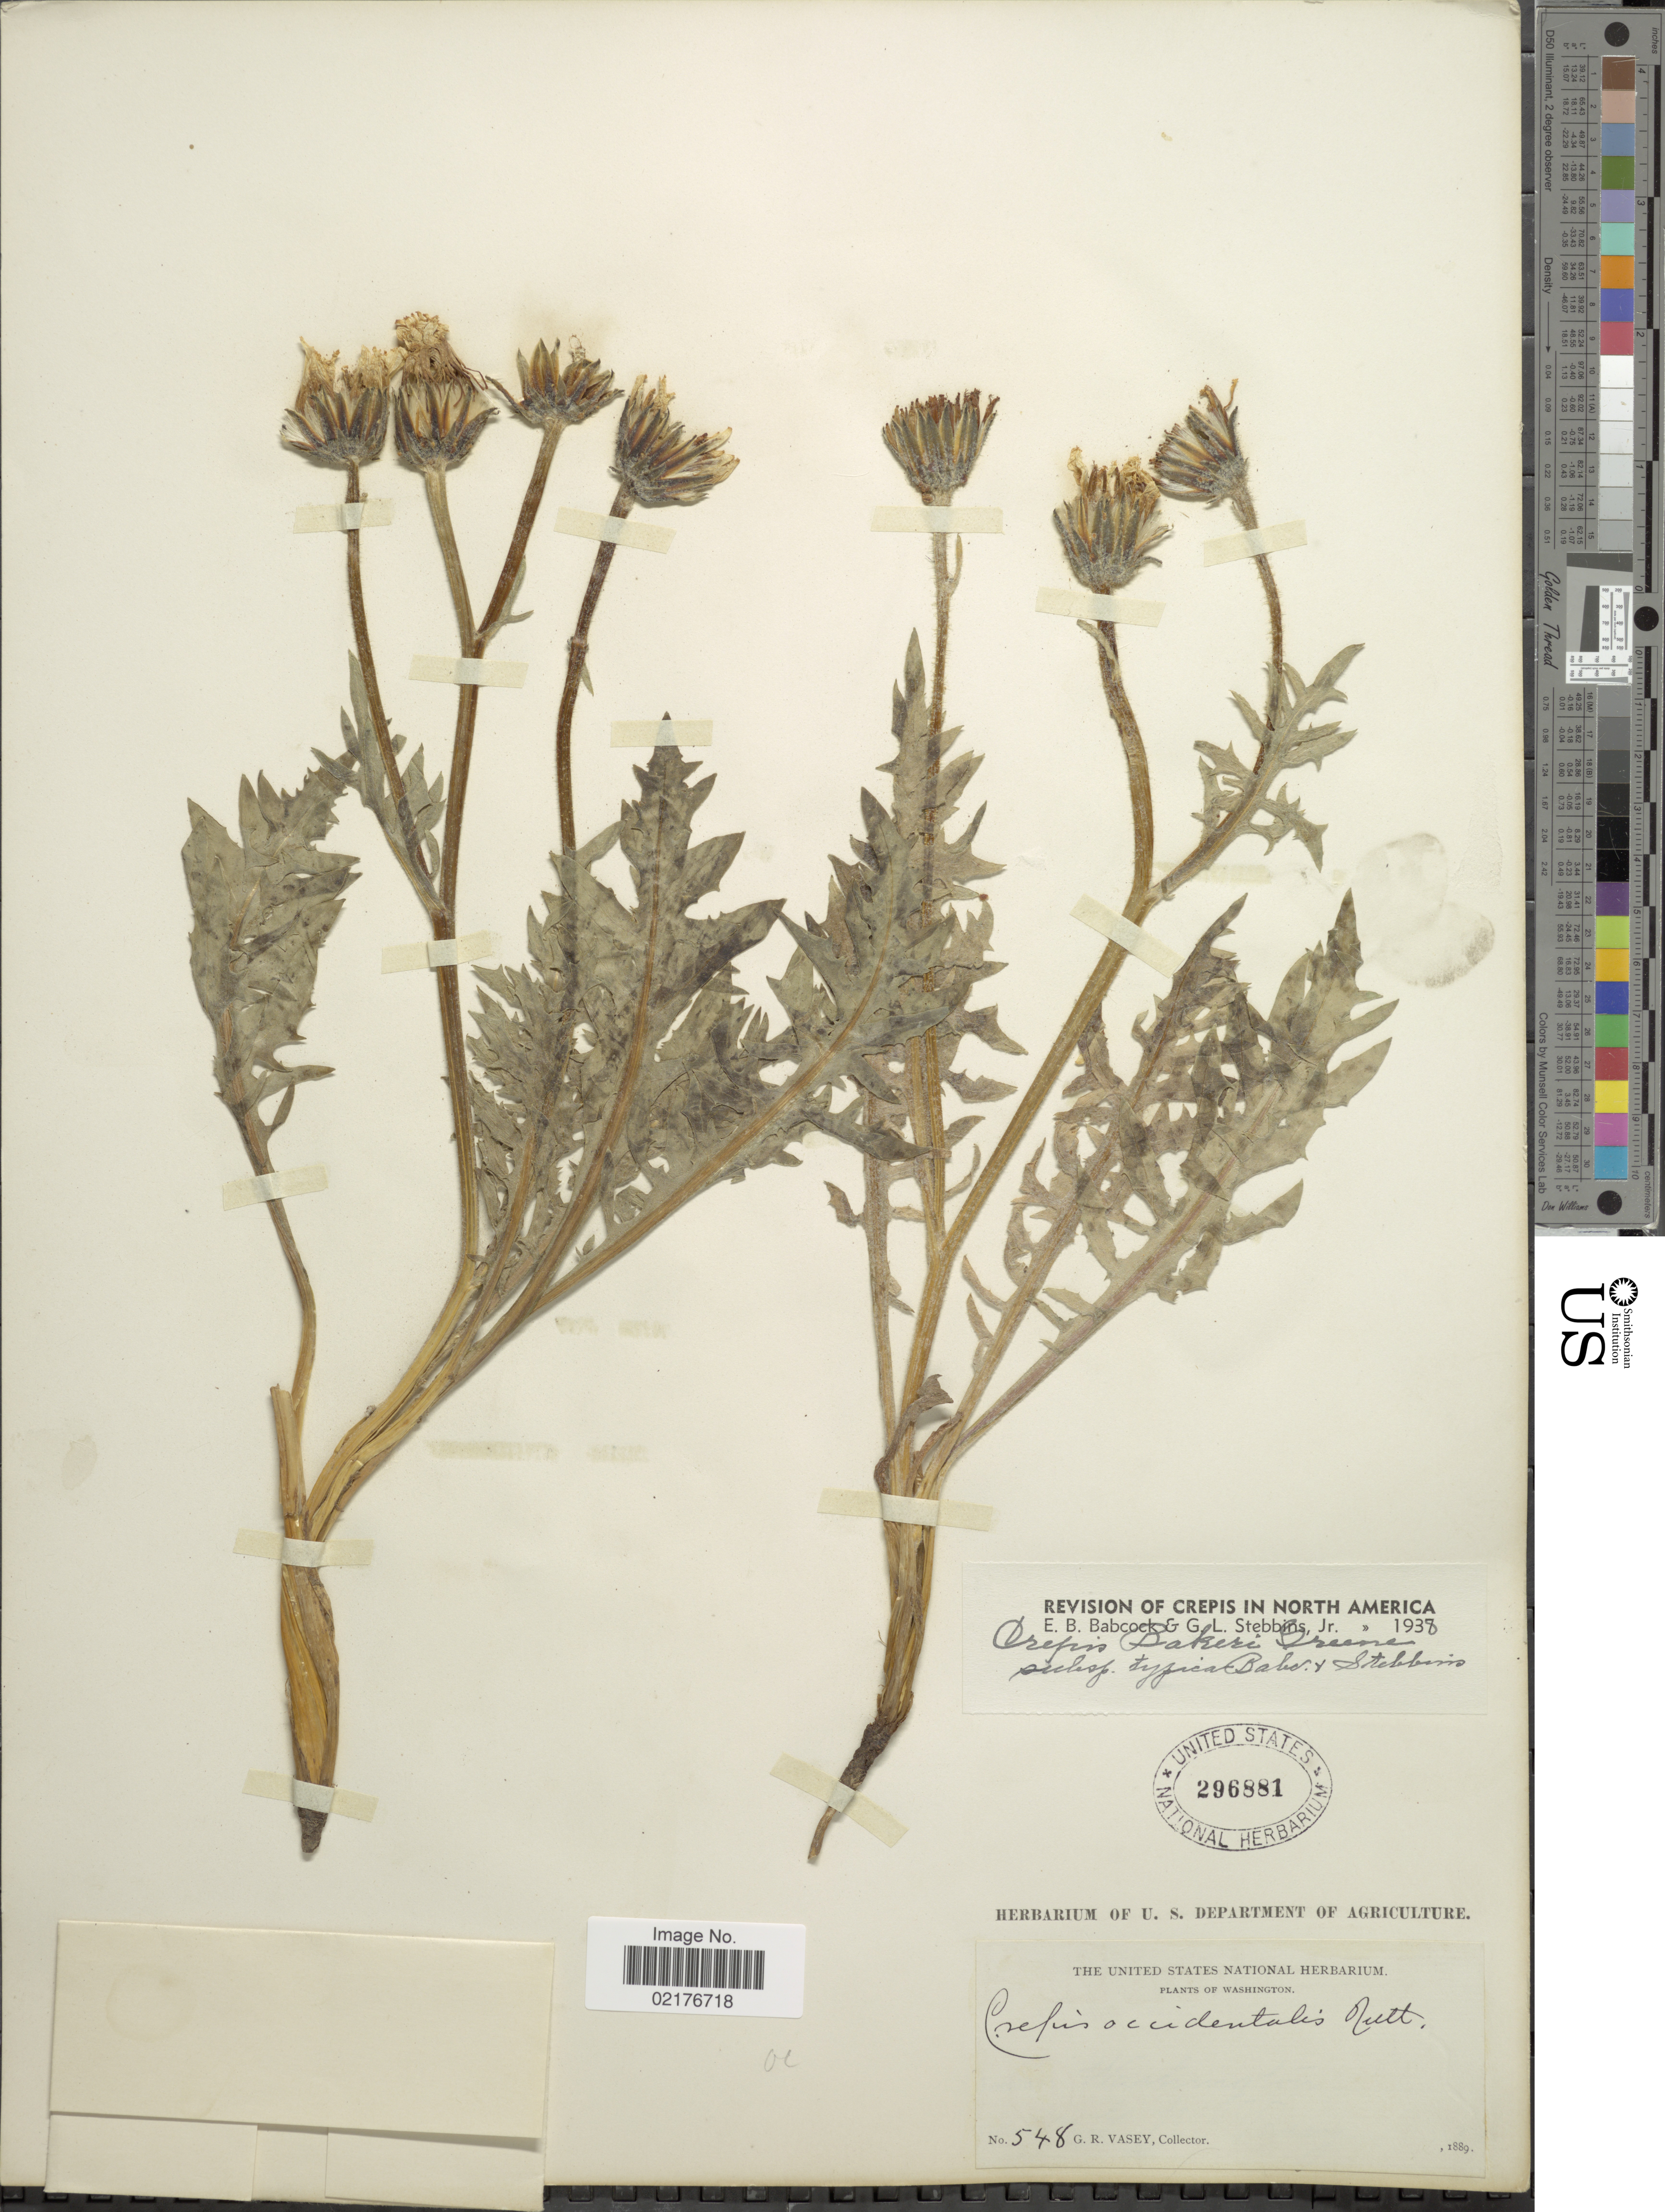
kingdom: Plantae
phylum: Tracheophyta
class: Magnoliopsida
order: Asterales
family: Asteraceae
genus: Crepis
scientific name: Crepis bakeri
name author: Greene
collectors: G. R. Vasey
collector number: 548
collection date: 1889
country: United States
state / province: Washington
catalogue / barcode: US 296881